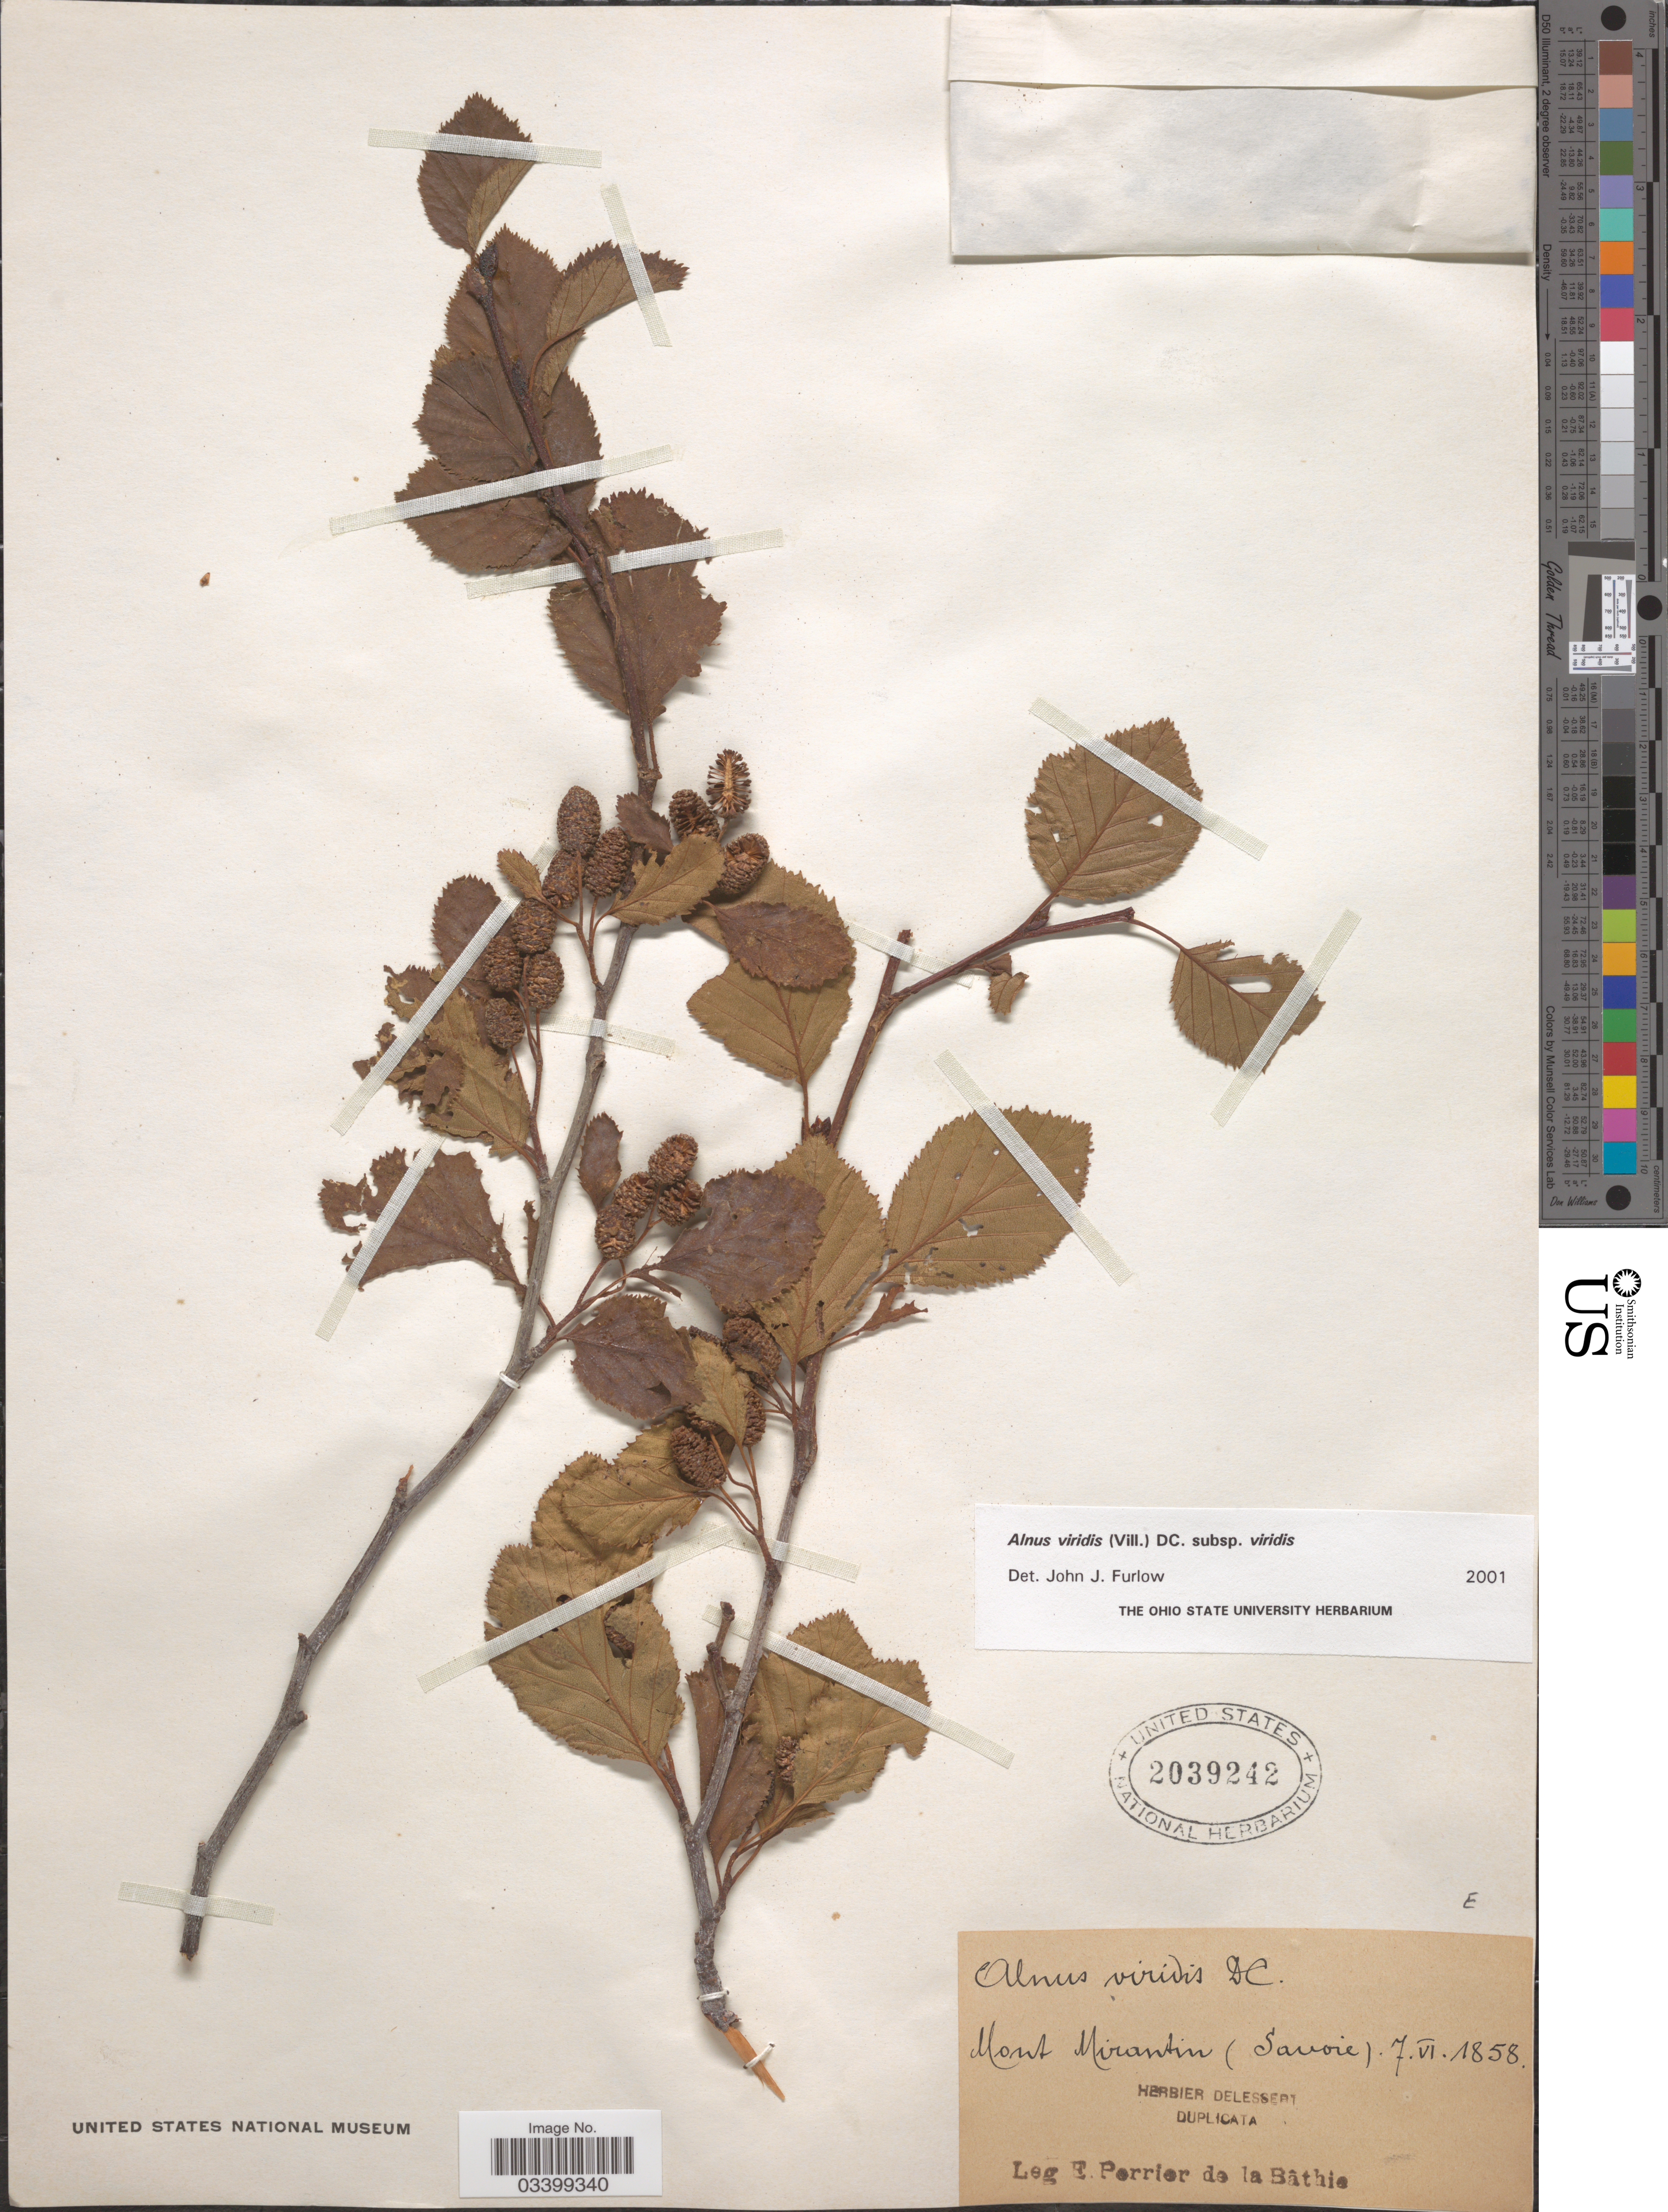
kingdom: Plantae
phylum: Tracheophyta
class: Magnoliopsida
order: Fagales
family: Betulaceae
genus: Alnus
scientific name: Alnus viridis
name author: (Chaix) DC.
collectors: E. Perrier de la Bâthie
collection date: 1858-06-07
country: France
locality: Mont Mirantin (Savoie).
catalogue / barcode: US 2039242